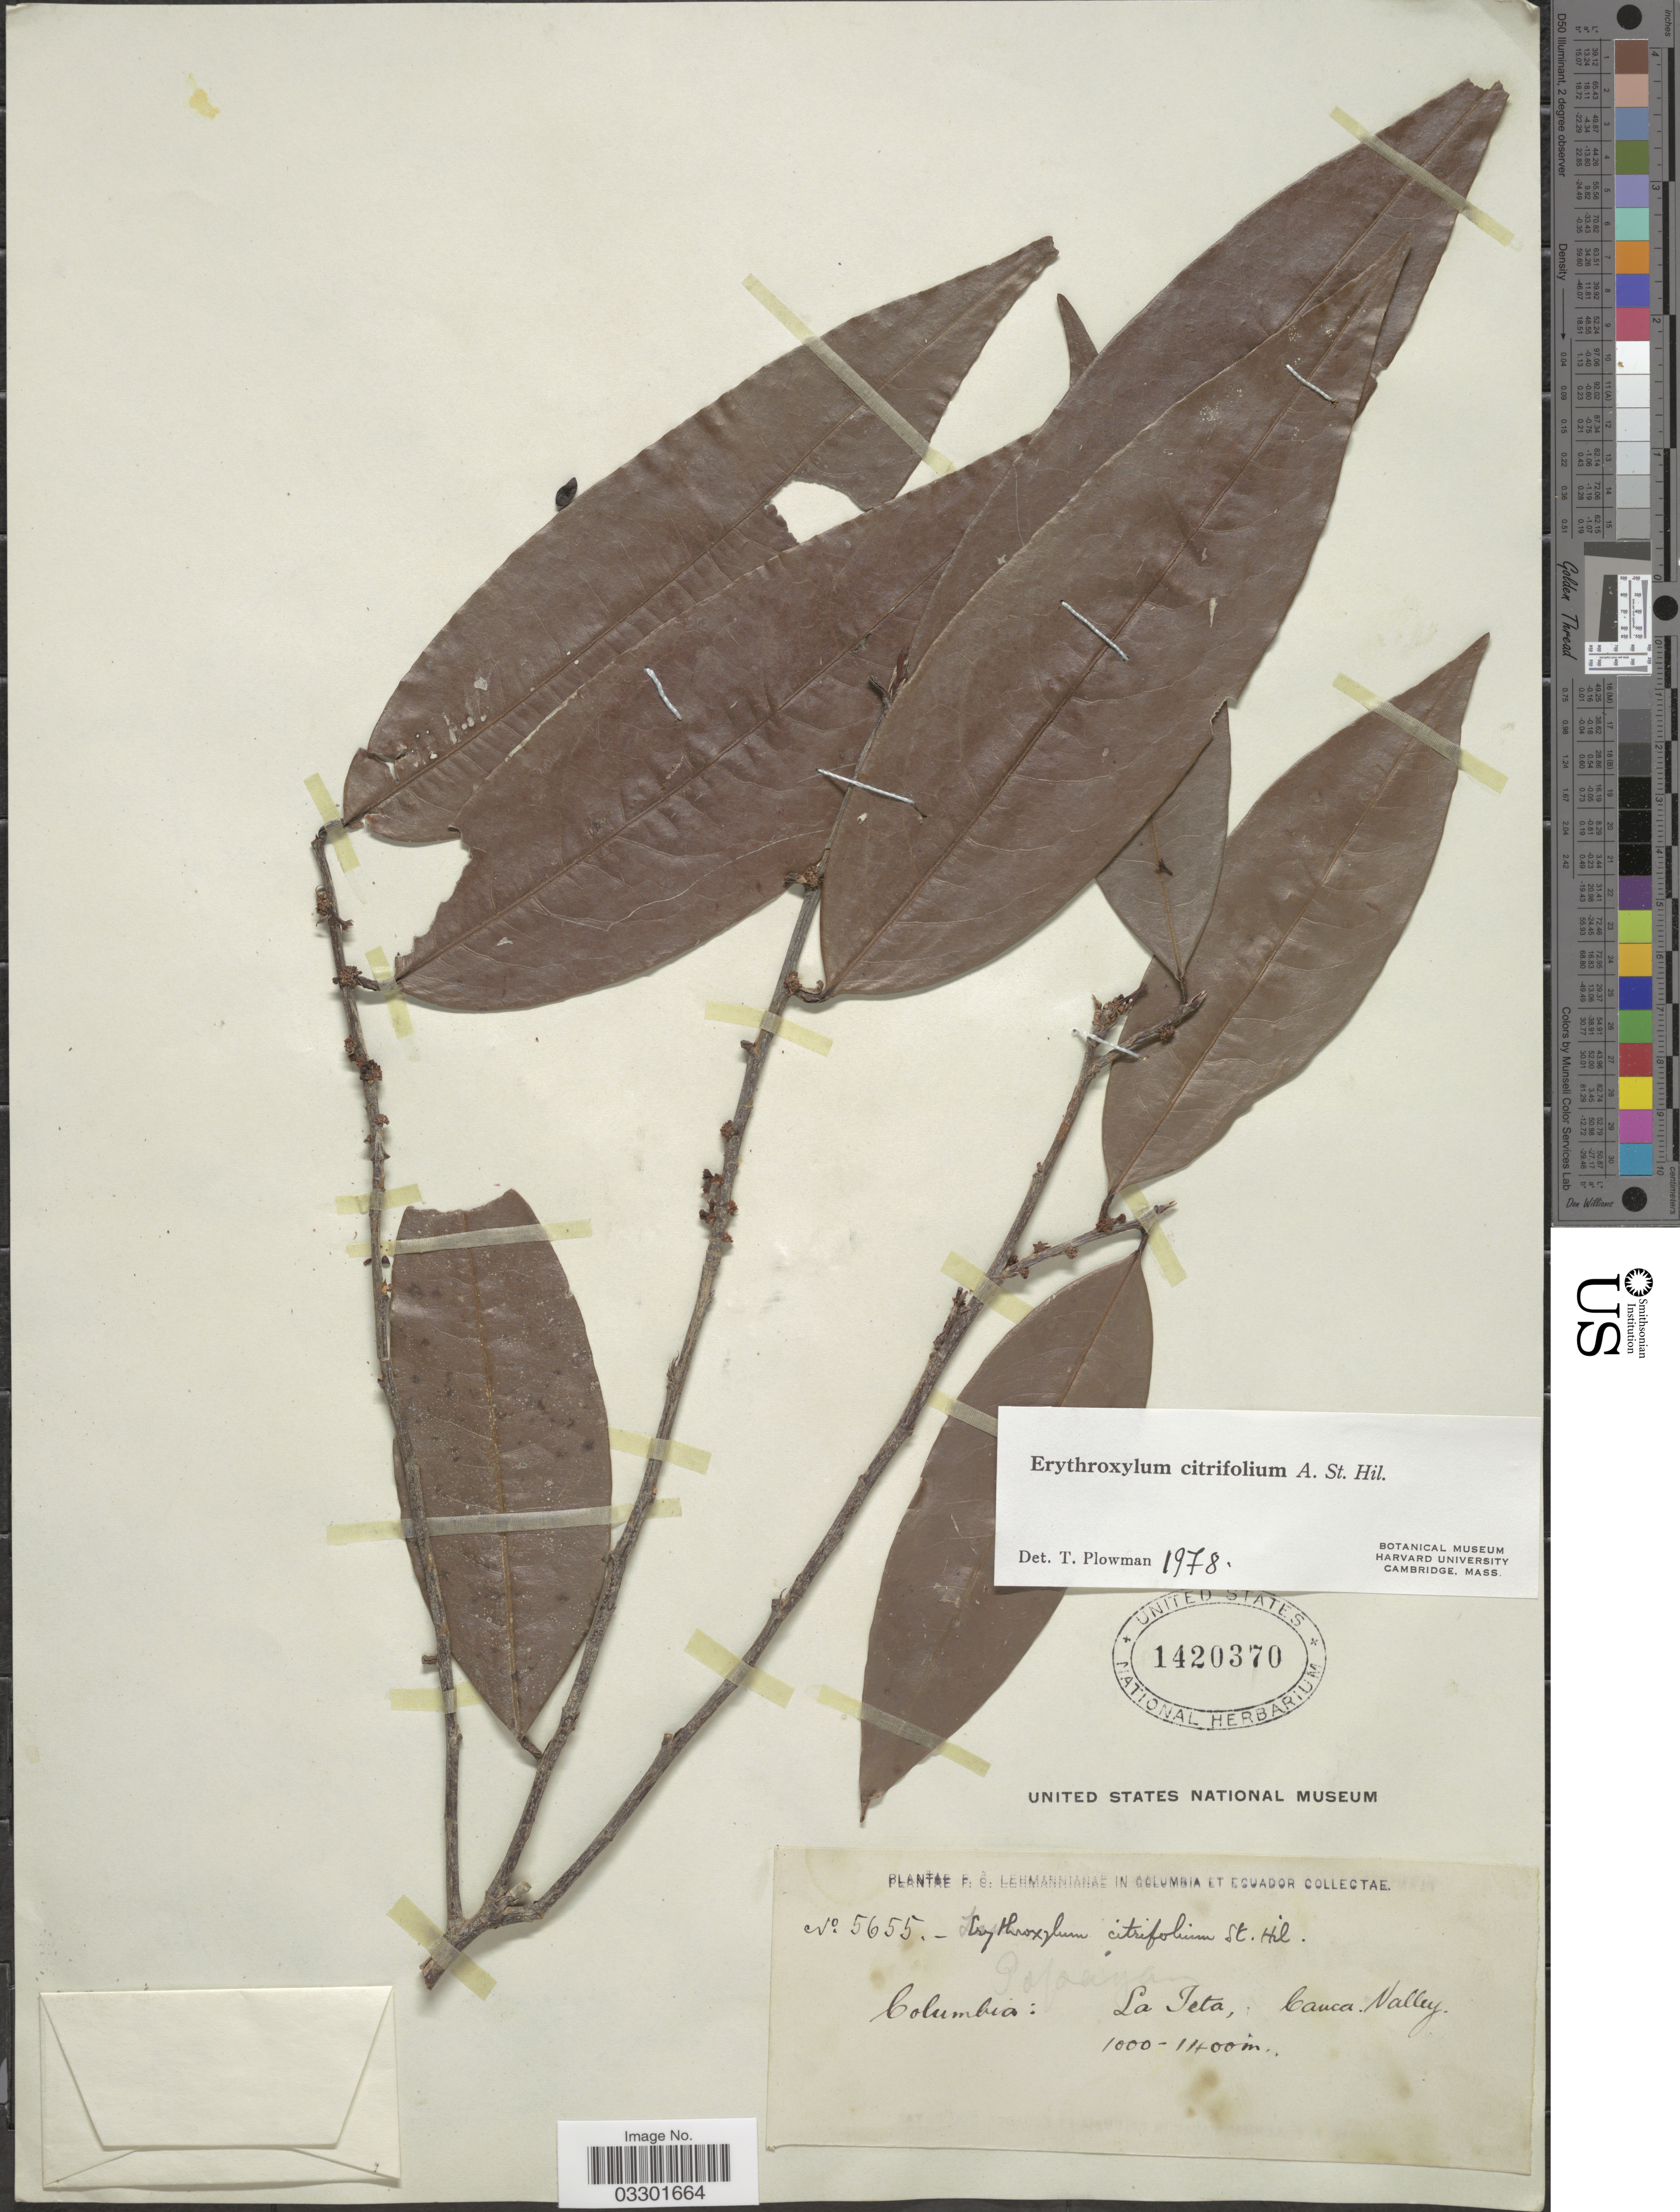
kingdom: Plantae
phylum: Tracheophyta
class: Magnoliopsida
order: Malpighiales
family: Erythroxylaceae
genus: Erythroxylum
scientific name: Erythroxylum citrifolium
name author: A. St.-Hil.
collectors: F. C. Lehmann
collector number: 5655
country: Colombia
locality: La Teta, Cauca Valley. Popaya.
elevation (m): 1000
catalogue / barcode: US 1420370